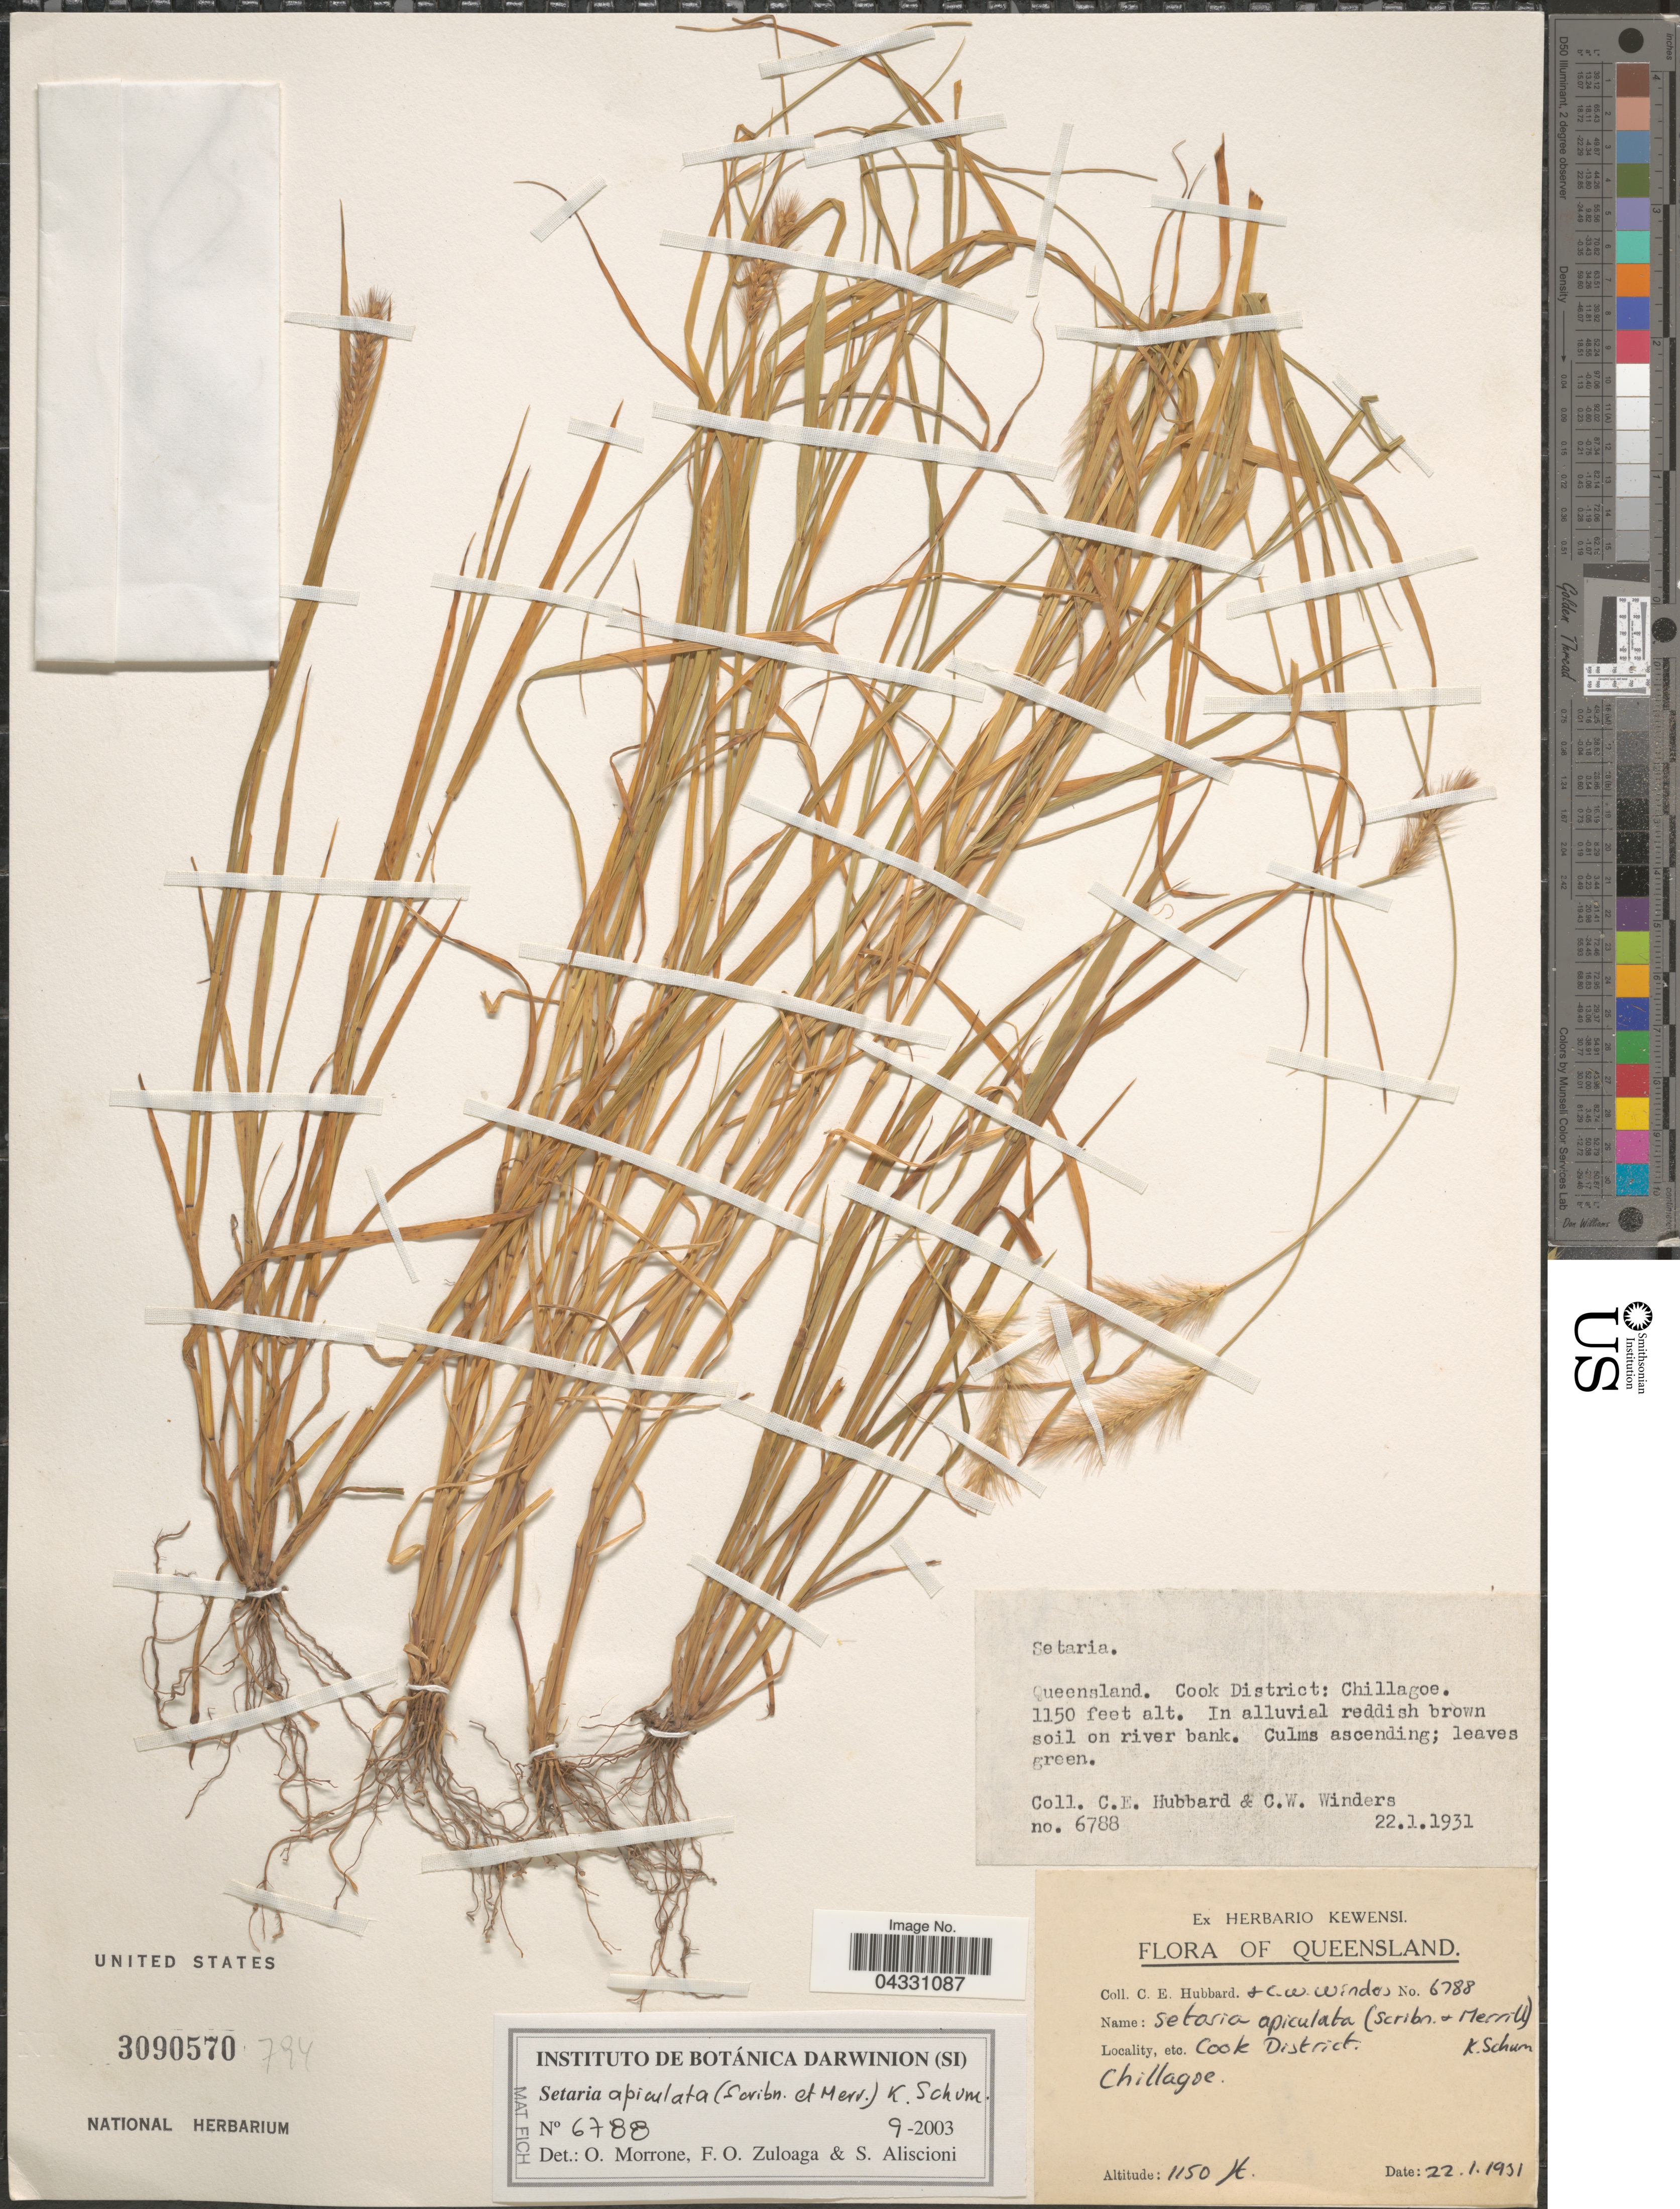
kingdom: Plantae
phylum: Tracheophyta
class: Liliopsida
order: Poales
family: Poaceae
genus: Setaria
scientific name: Setaria apiculata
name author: (Scribn. & Merr.) K. Schum.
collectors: C. E. Hubbard & C. Winders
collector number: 6788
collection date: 1931-01-22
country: Australia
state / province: Queensland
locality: Cook District: Chillagoe.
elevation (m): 351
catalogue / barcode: US 3090570